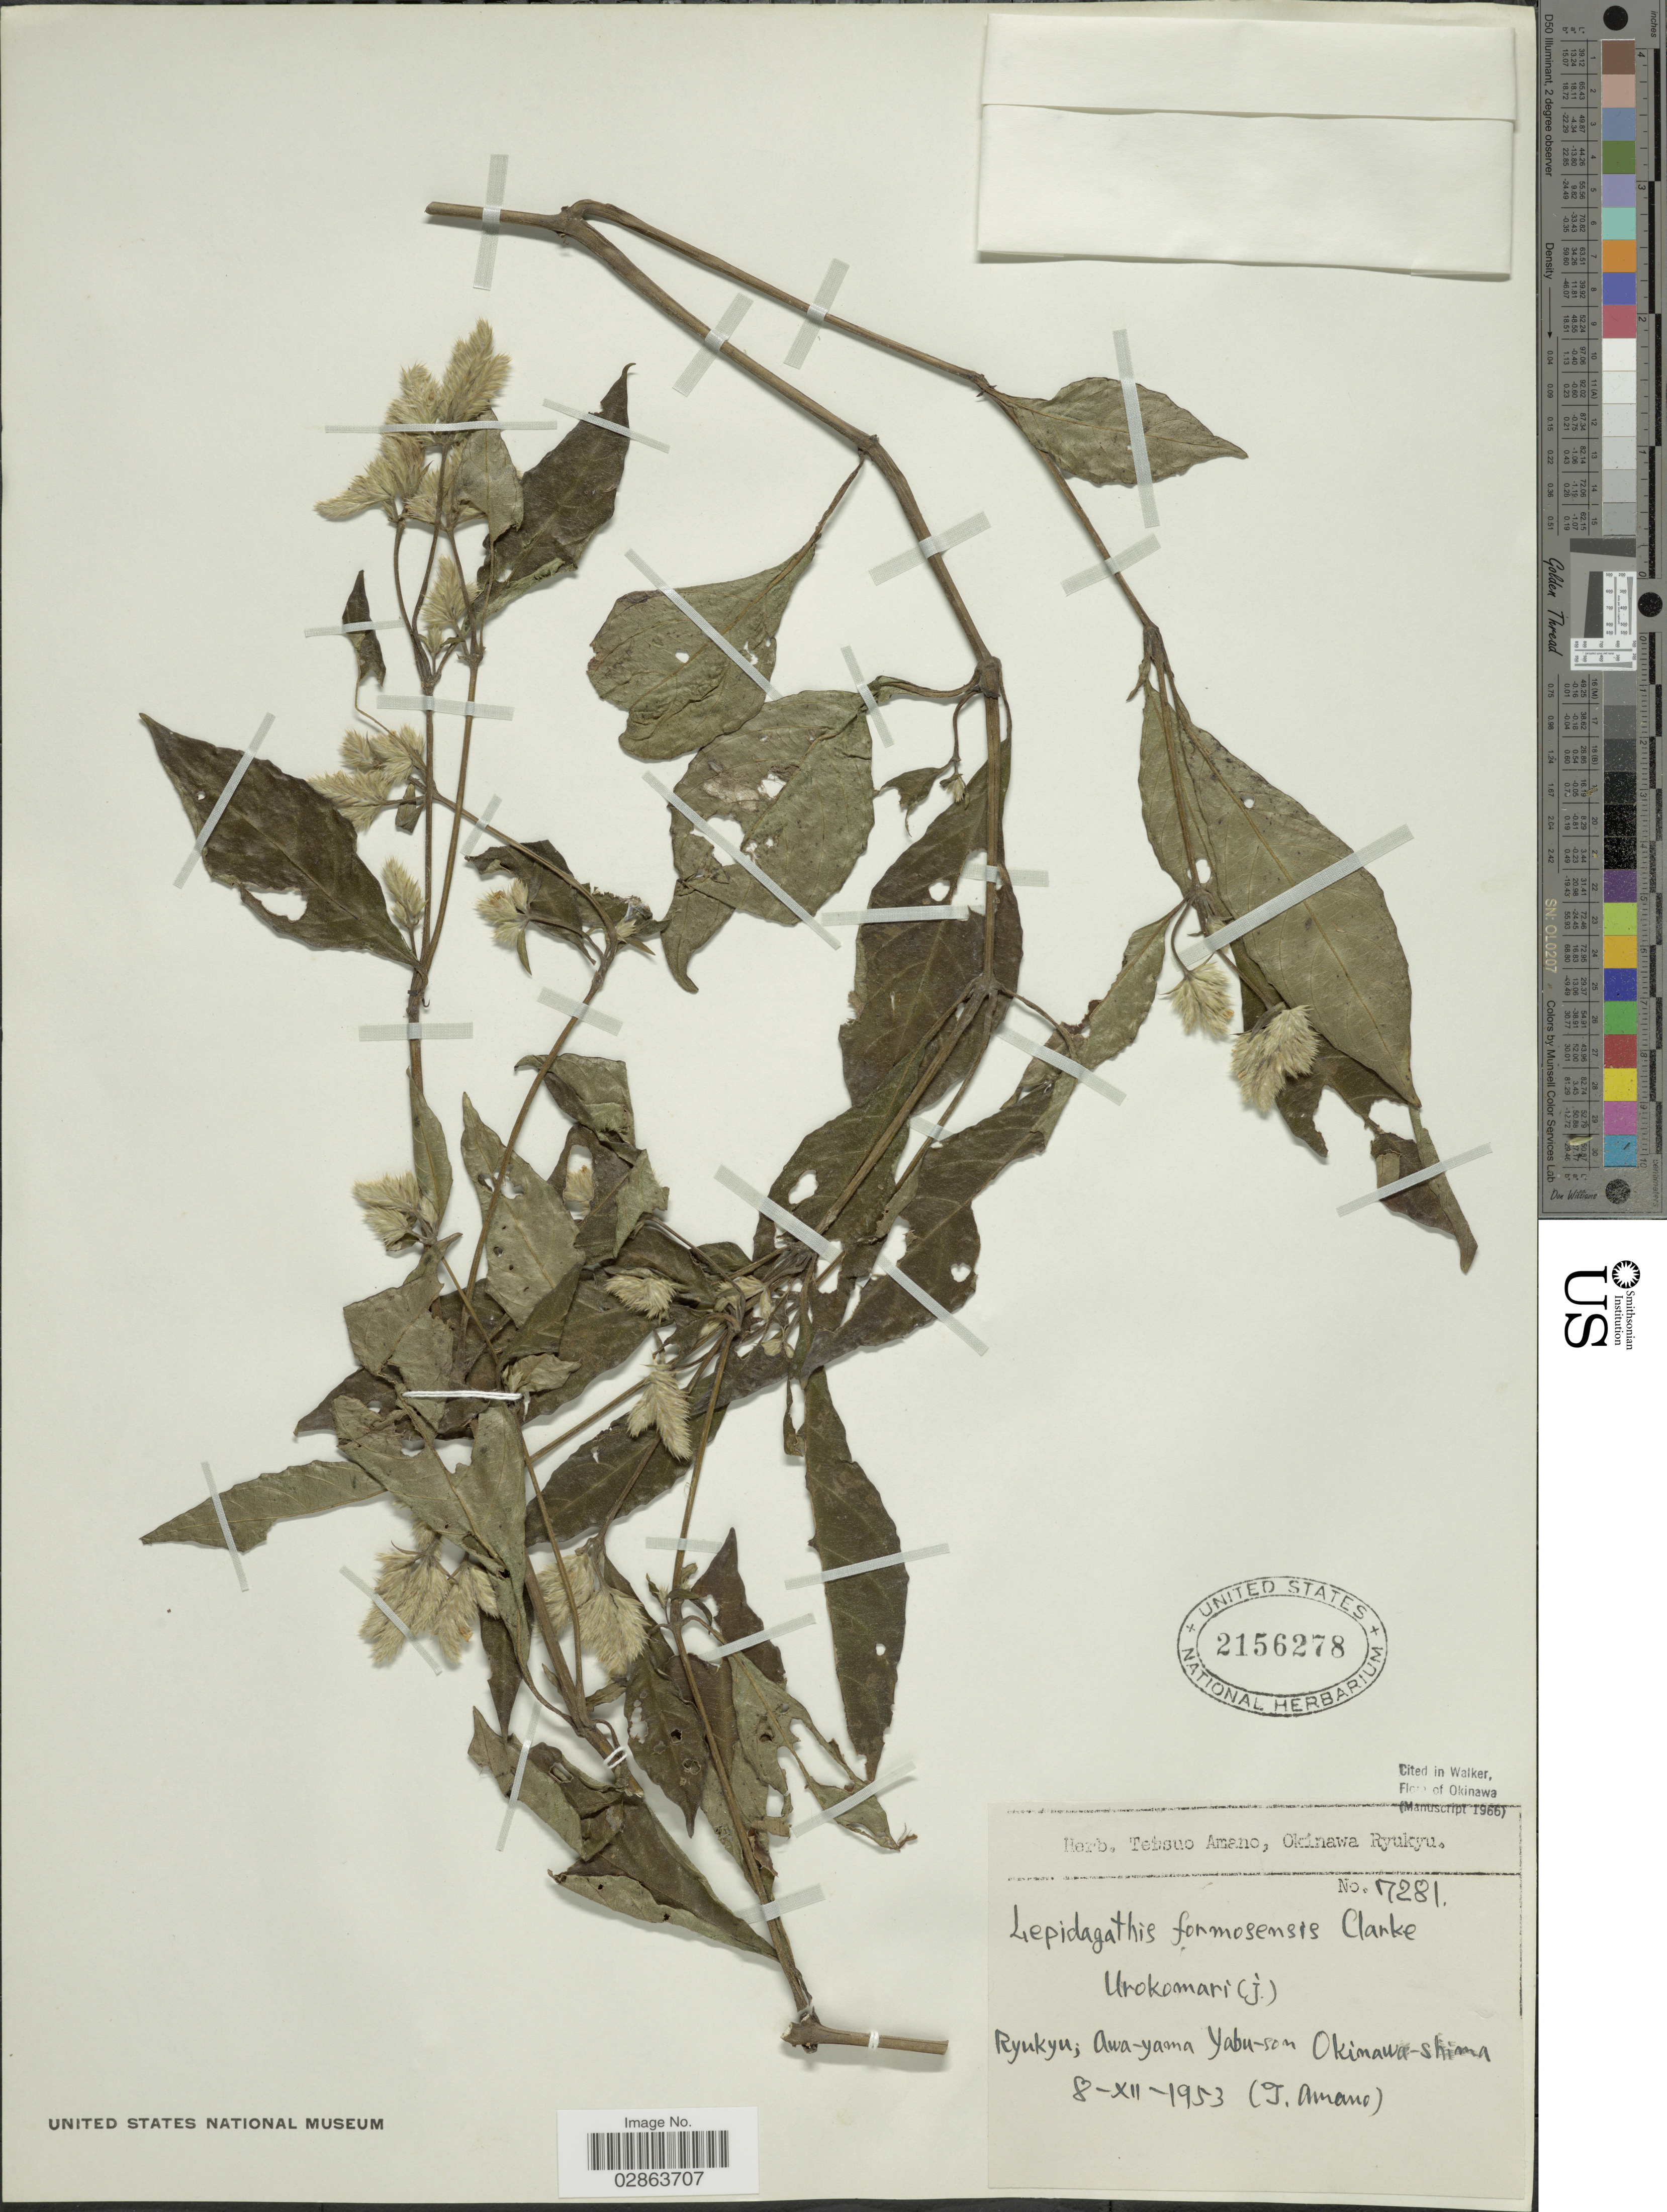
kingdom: Plantae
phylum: Tracheophyta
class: Magnoliopsida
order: Lamiales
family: Acanthaceae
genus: Lepidagathis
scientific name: Lepidagathis formosensis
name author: C.B. Clarke ex Hayata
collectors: T. Amano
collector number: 7281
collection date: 1953-12-08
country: Japan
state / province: Okinawa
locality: Ryukyu; Awa-yama Yabu-son, Okinawa-shima.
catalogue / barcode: US 2156278